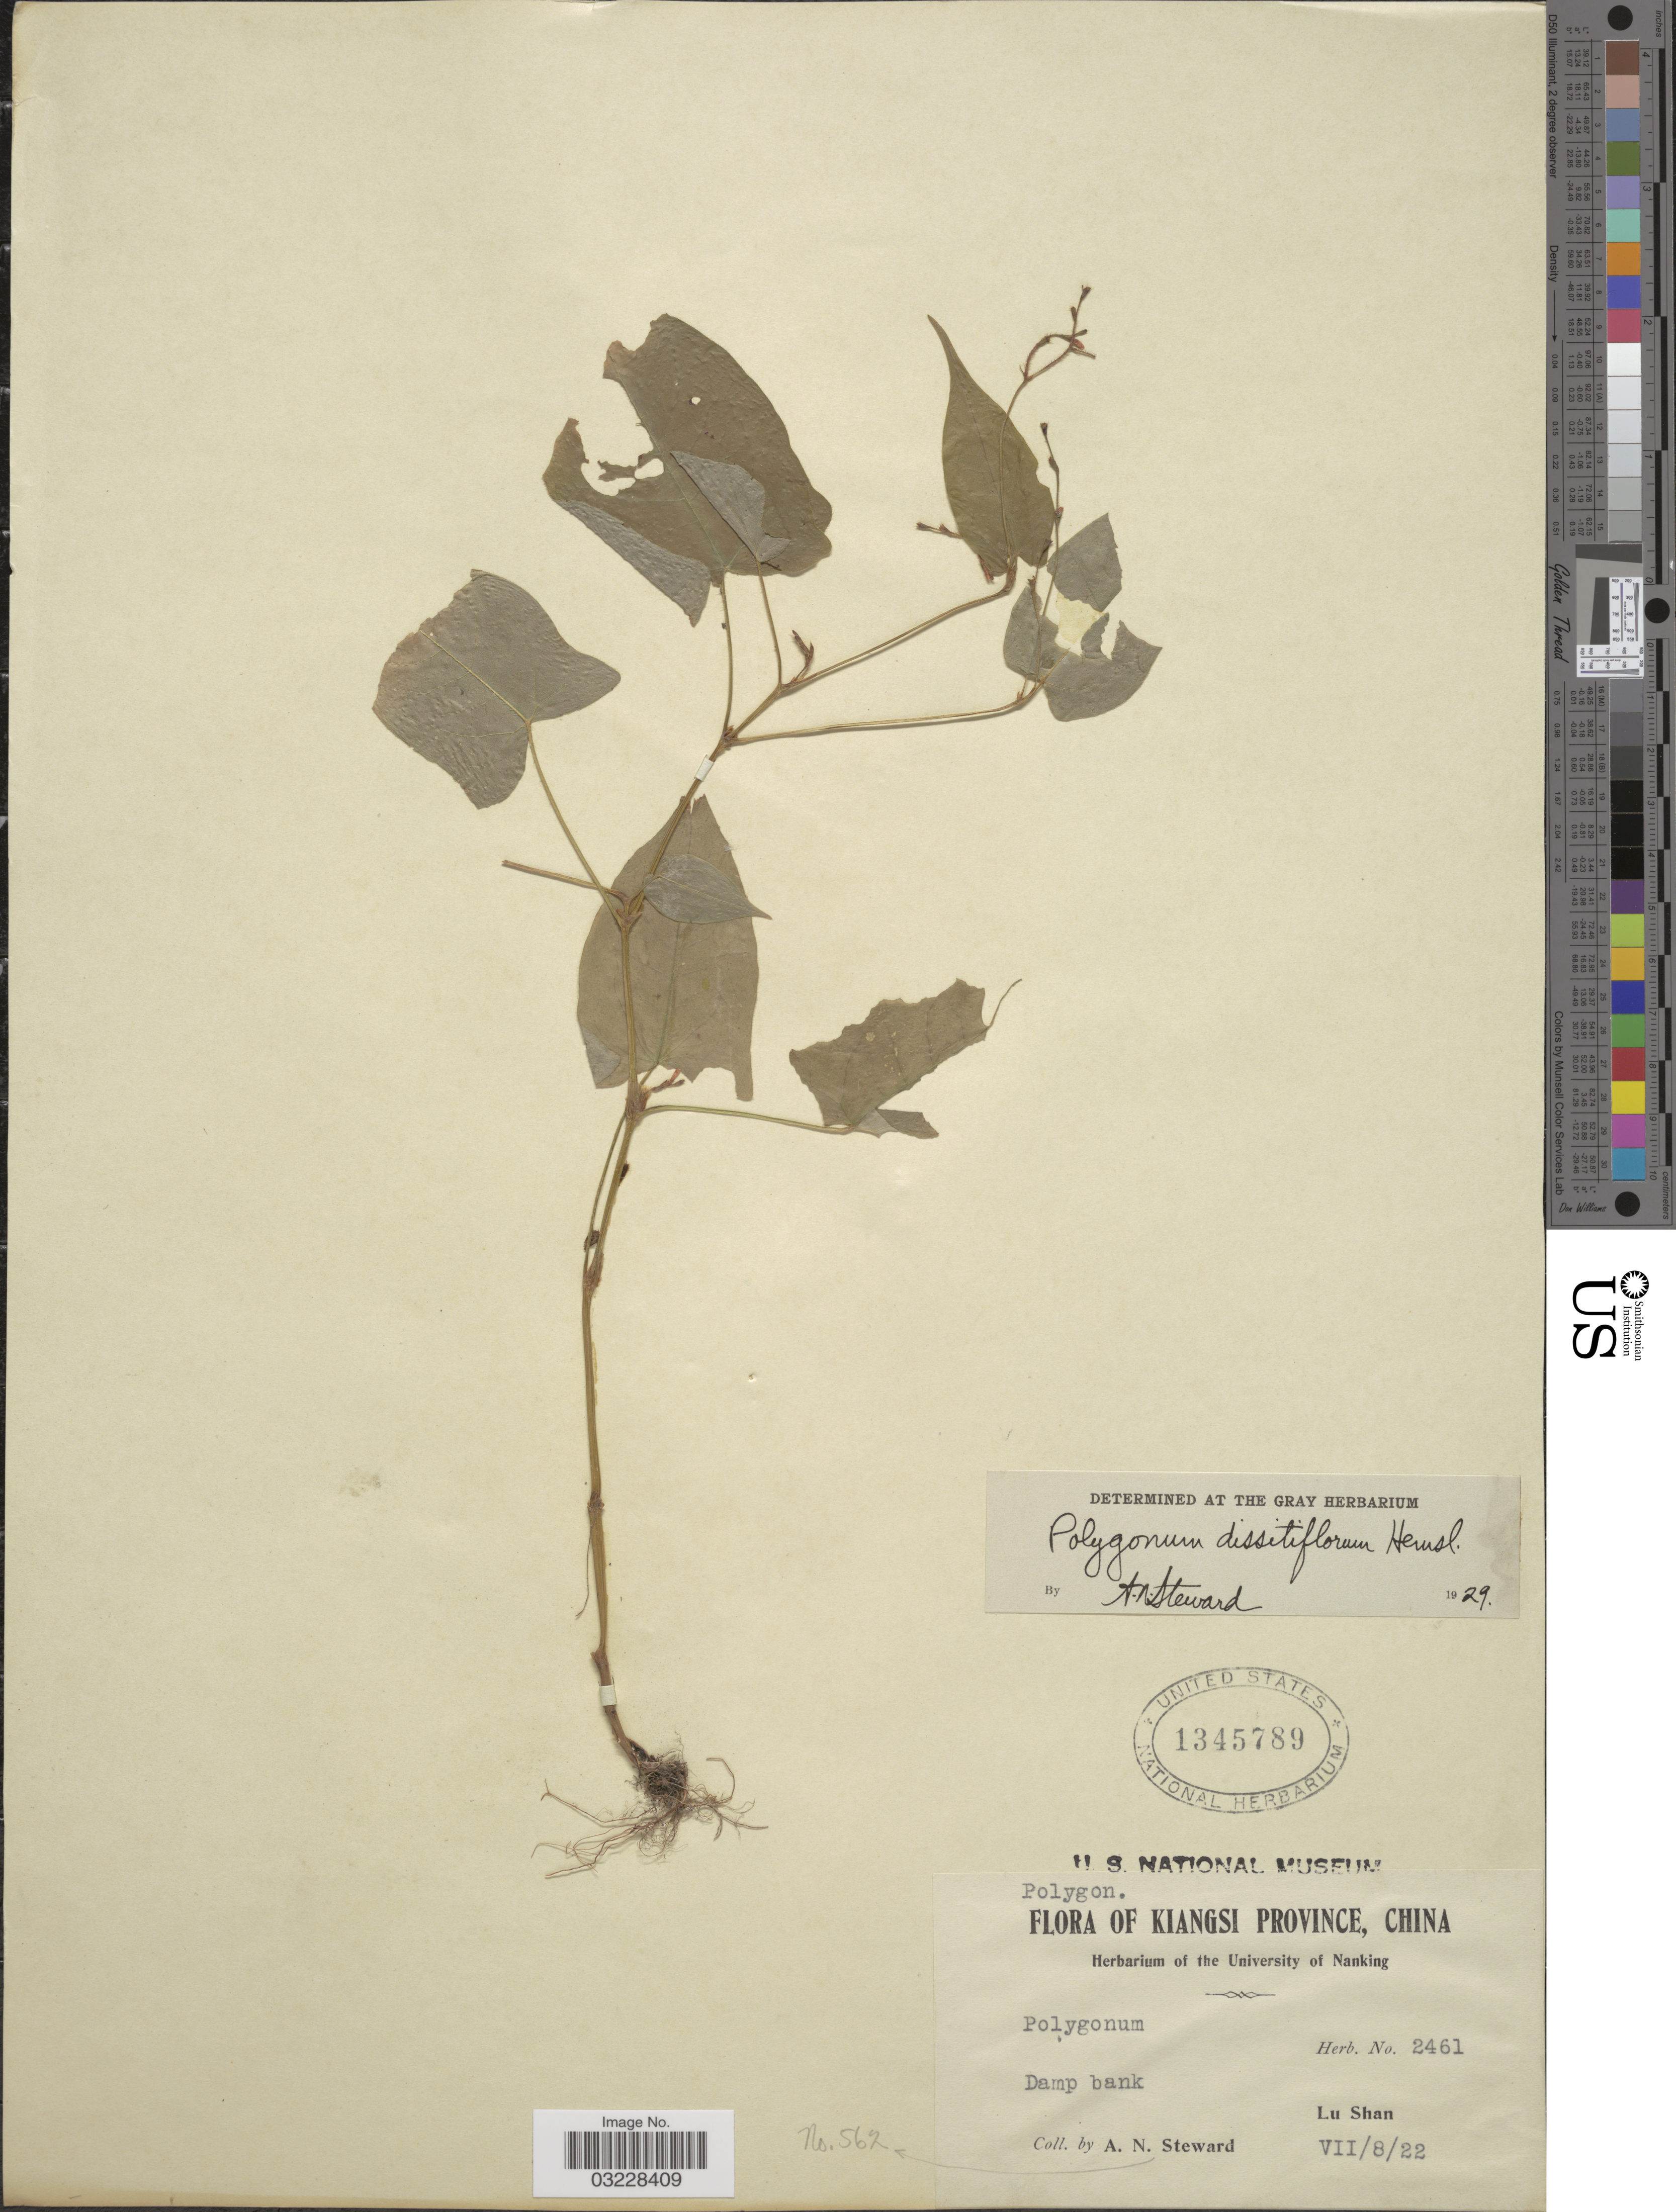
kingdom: Plantae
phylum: Tracheophyta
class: Magnoliopsida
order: Caryophyllales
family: Polygonaceae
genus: Polygonum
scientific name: Polygonum dissitiflorum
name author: Hemsl.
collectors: A. N. Steward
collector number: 562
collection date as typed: Transcribed d/m/y: 8/7/22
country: China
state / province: Jiangxi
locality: Kiangsi Province. Damp bank. Lu Shan.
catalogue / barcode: US 1345789